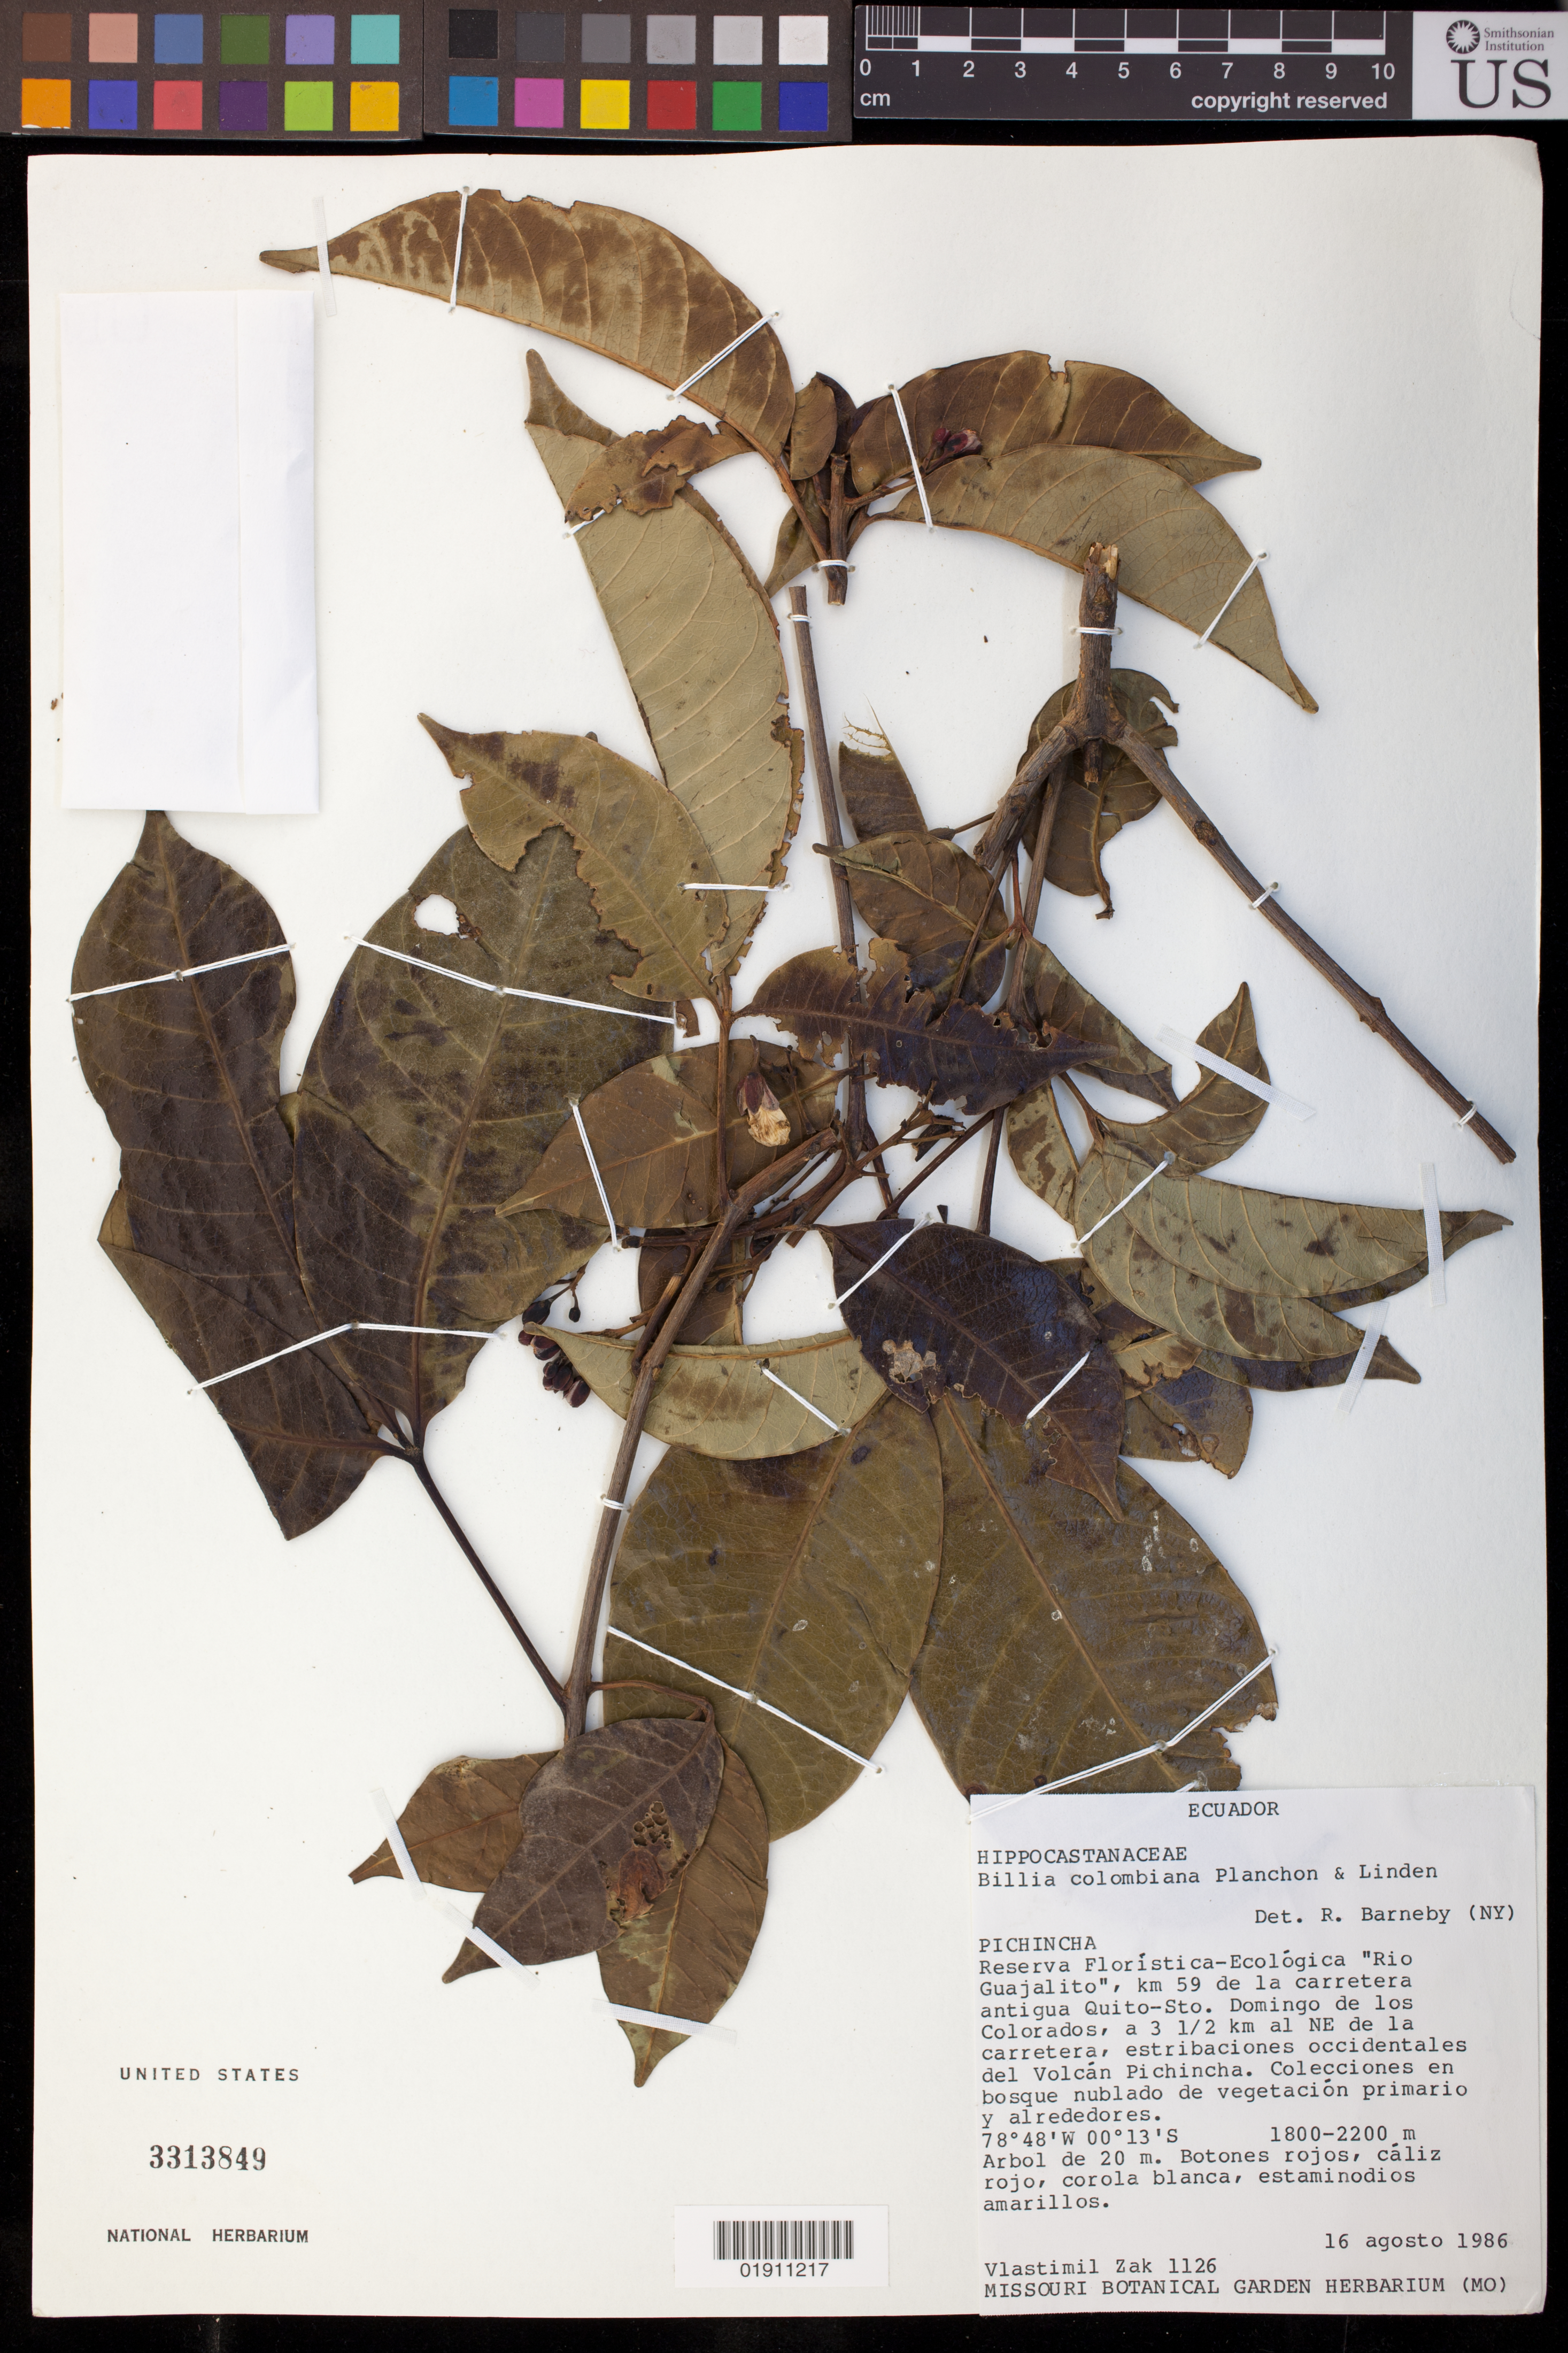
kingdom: Plantae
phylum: Tracheophyta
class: Magnoliopsida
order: Sapindales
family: Sapindaceae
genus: Billia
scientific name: Billia rosea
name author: (Planch. & Linden) C. Ulloa & P.M. Jørg.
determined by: Acevedo-Rodríguez, P., (BOT), Smithsonian Institution - National Museum of Natural History (UNITED STATES)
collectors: V. Zak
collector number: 1126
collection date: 1986-08-16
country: Ecuador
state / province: Pichincha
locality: Reserva Floristica-Ecologica "Rio Guajalito", km 59 de la carretera antigua Quito-St. Domingo de los Colorados, a 3 1/2 km al NE de la carretera, estribaciones occidentales del Volcan Pichincha.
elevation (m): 1800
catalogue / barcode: US 3313849